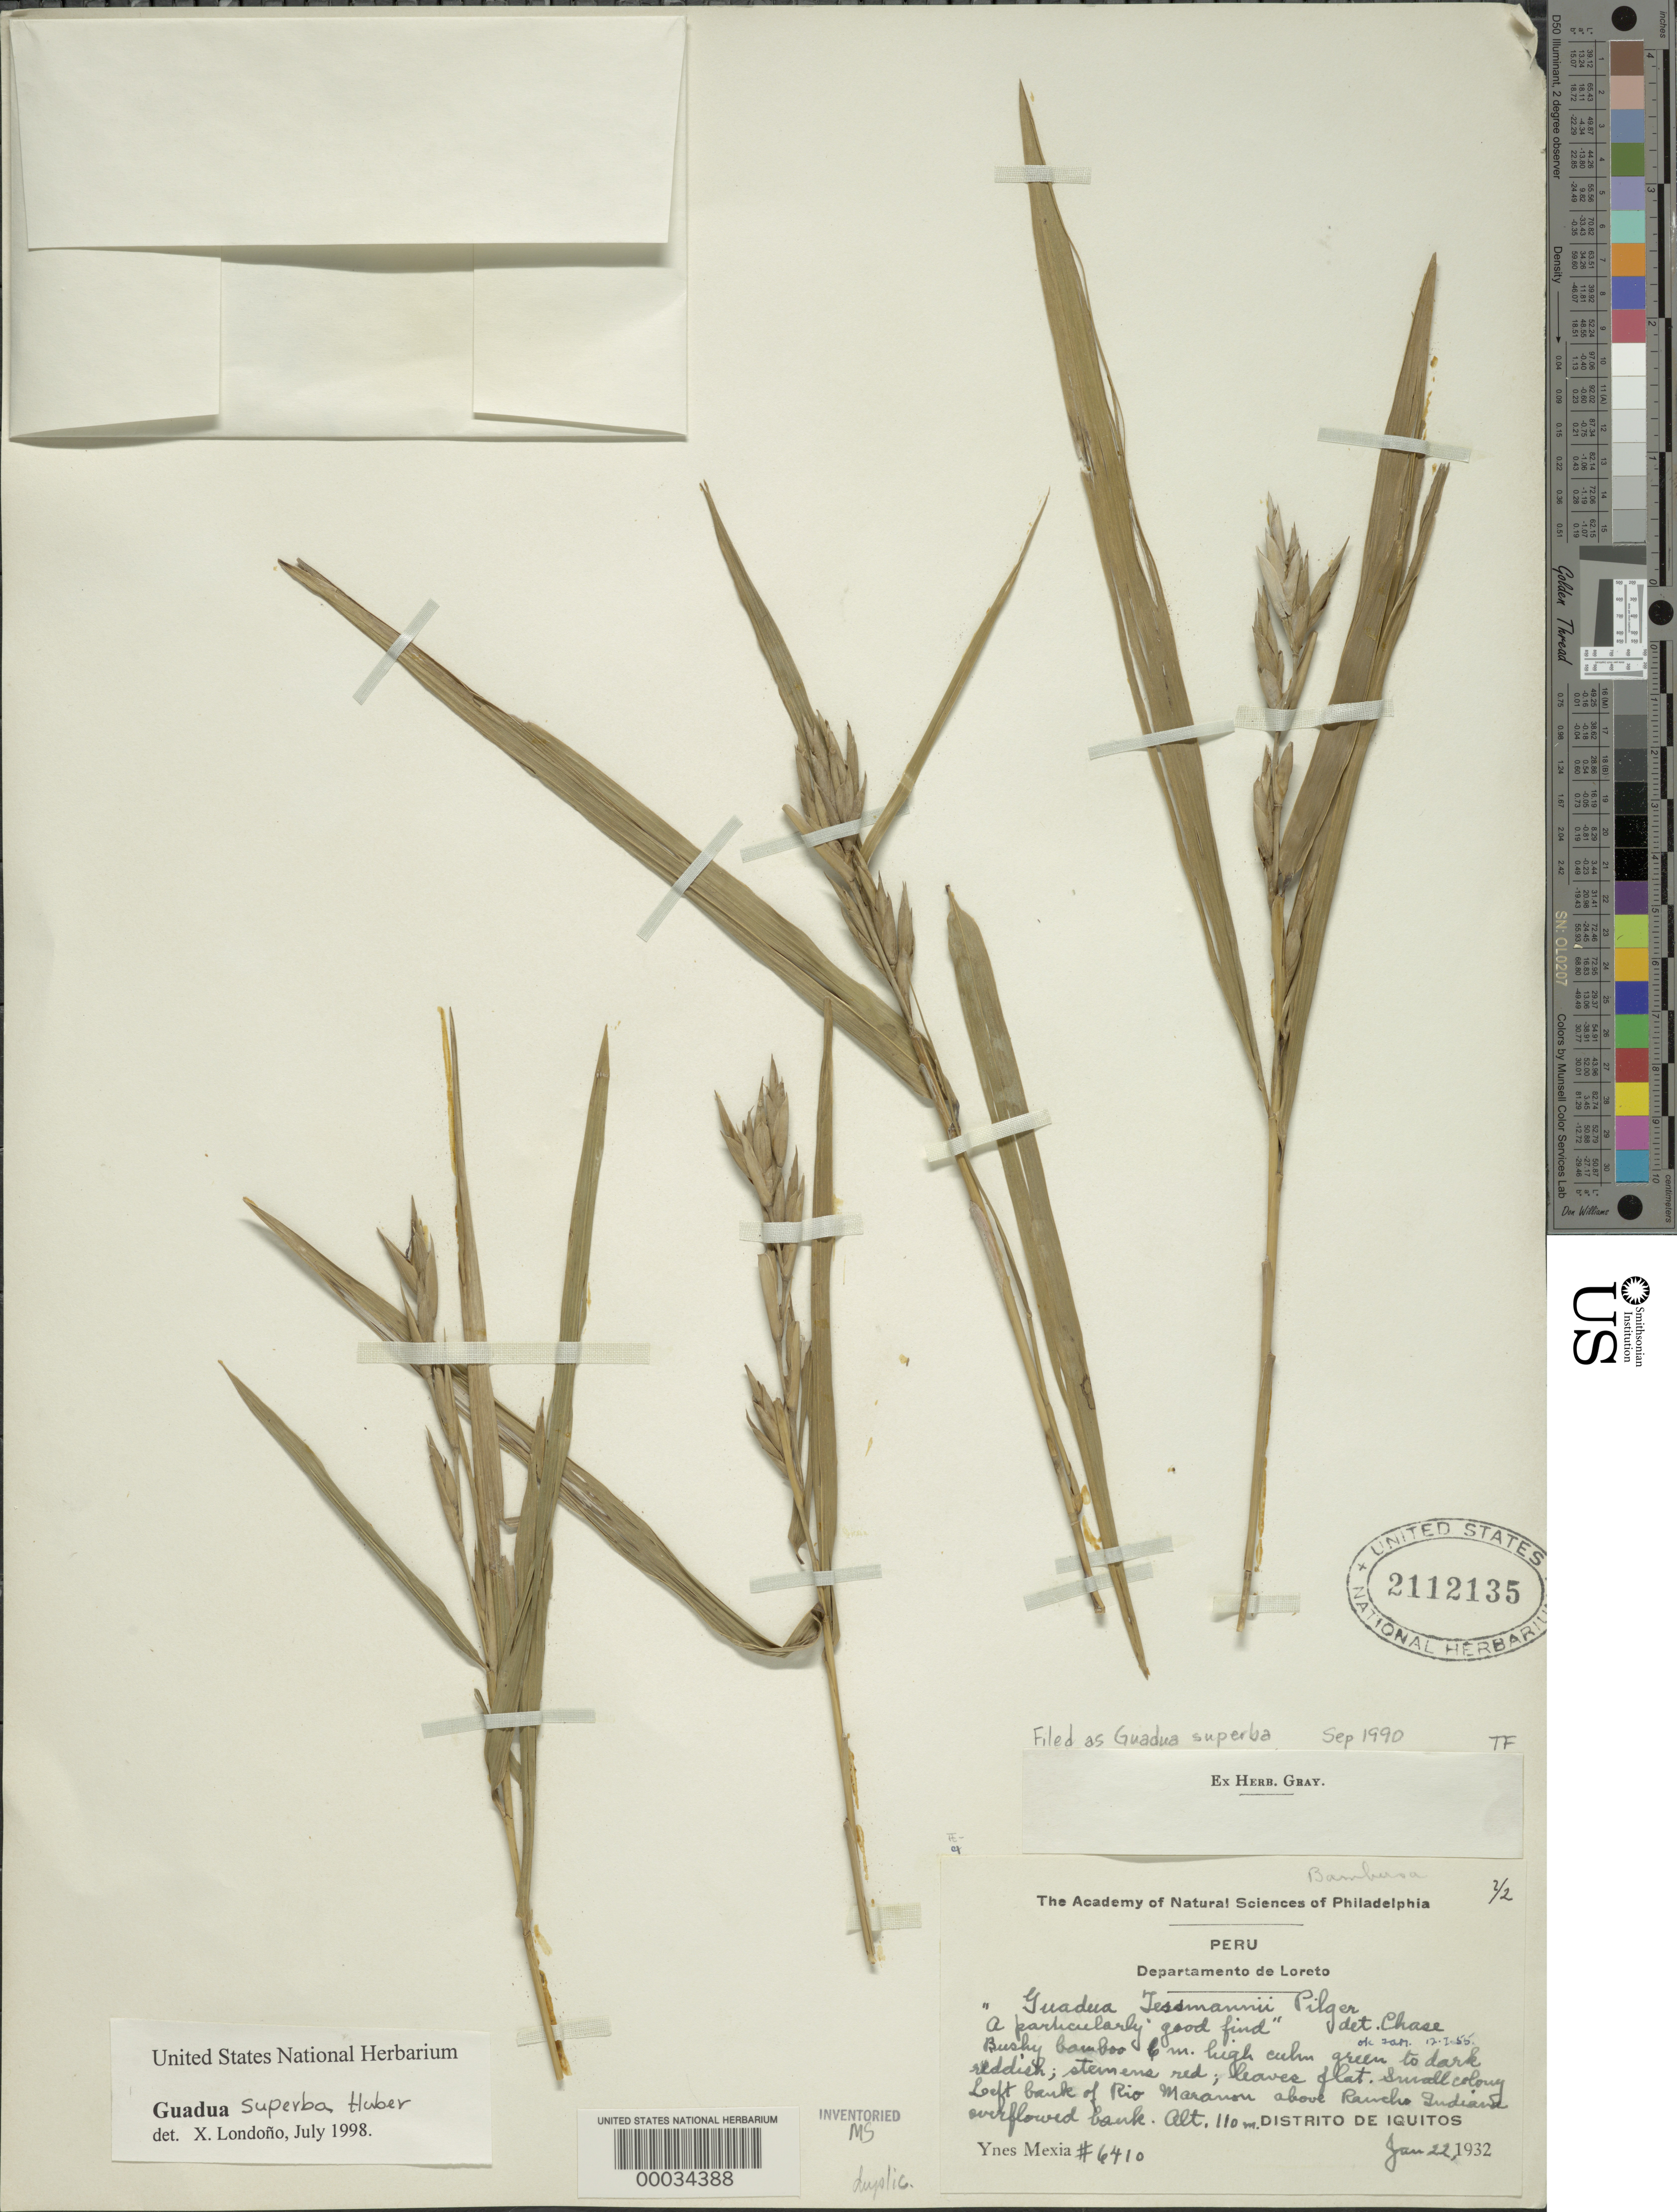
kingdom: Plantae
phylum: Tracheophyta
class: Liliopsida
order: Poales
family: Poaceae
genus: Guadua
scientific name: Guadua superba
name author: Huber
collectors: Y. Mexia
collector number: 6410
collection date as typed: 22 Jan 1932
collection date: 1932-01-22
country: Peru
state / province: Loreto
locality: Rio maranon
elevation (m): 110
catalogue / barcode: US 2112135